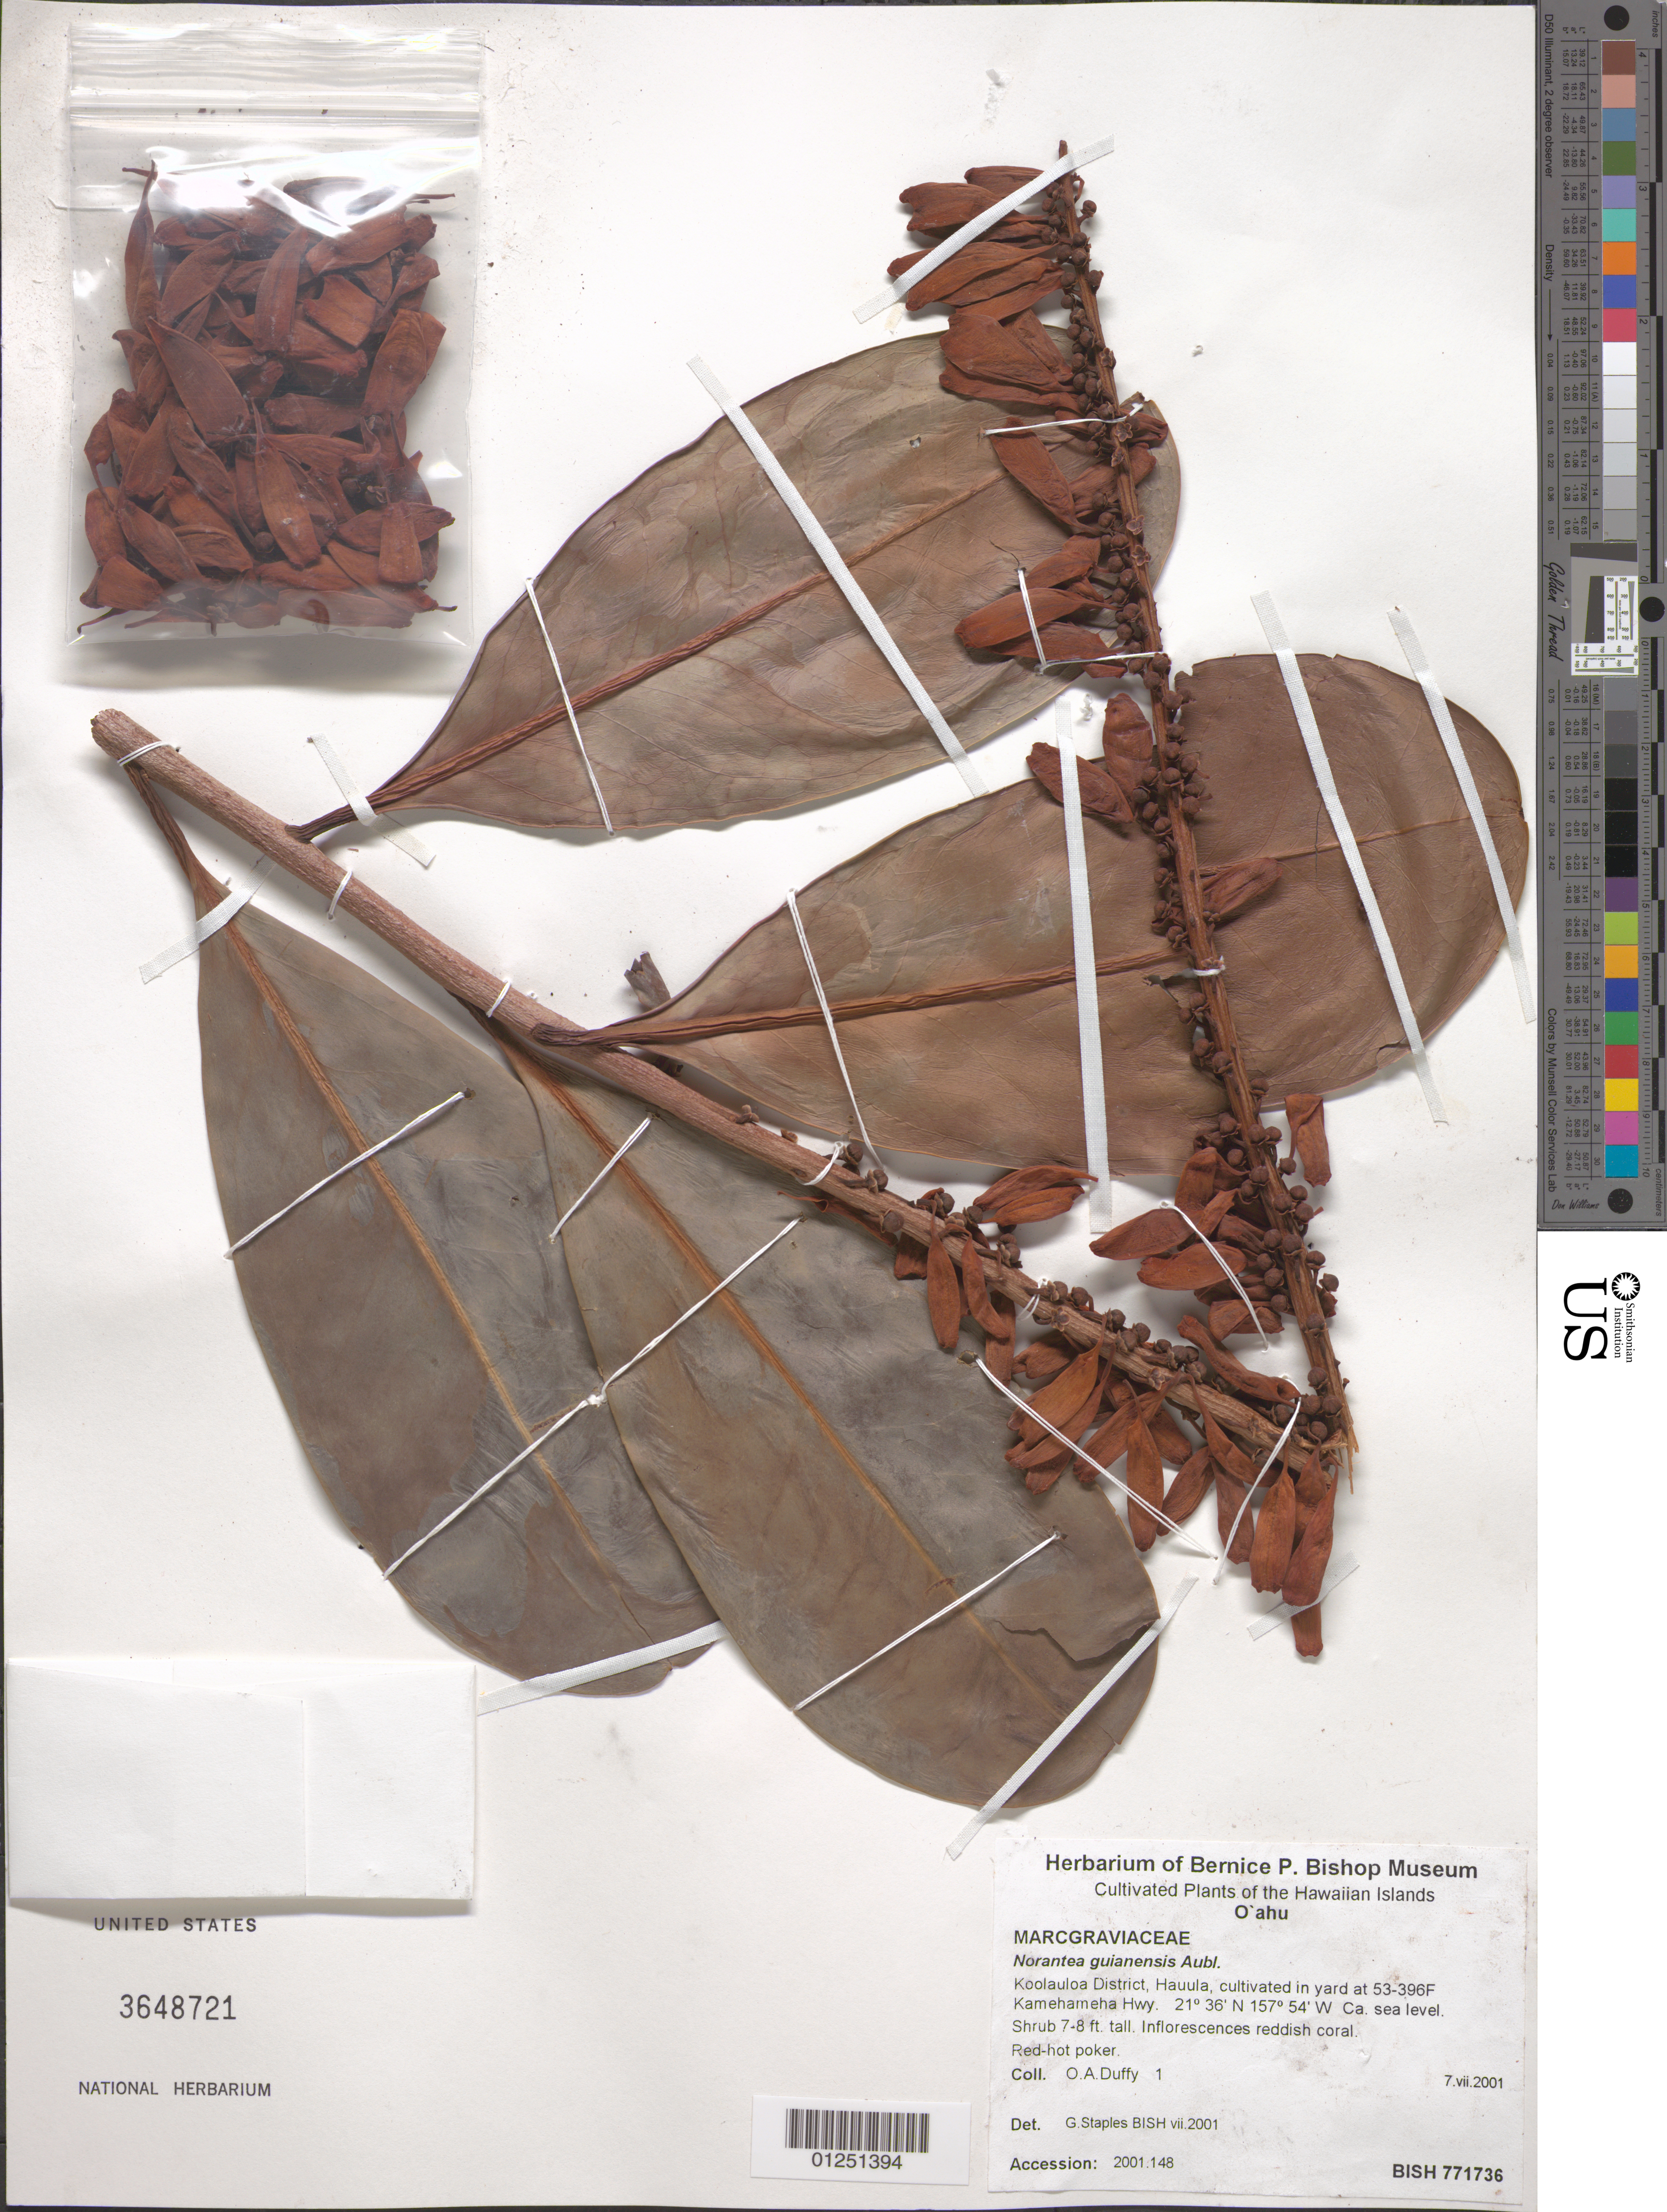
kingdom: Plantae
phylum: Tracheophyta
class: Magnoliopsida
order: Ericales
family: Marcgraviaceae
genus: Norantea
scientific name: Norantea guianensis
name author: Aubl.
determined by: Staples, G. W.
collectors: O. Duffy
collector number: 1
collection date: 2001-07-07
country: United States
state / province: Hawaii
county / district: Honolulu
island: Oahu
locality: Koolauloa District, Hauula, in yard at 53-396F Kamehameha Hwy.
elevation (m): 0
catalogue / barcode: US 3648721